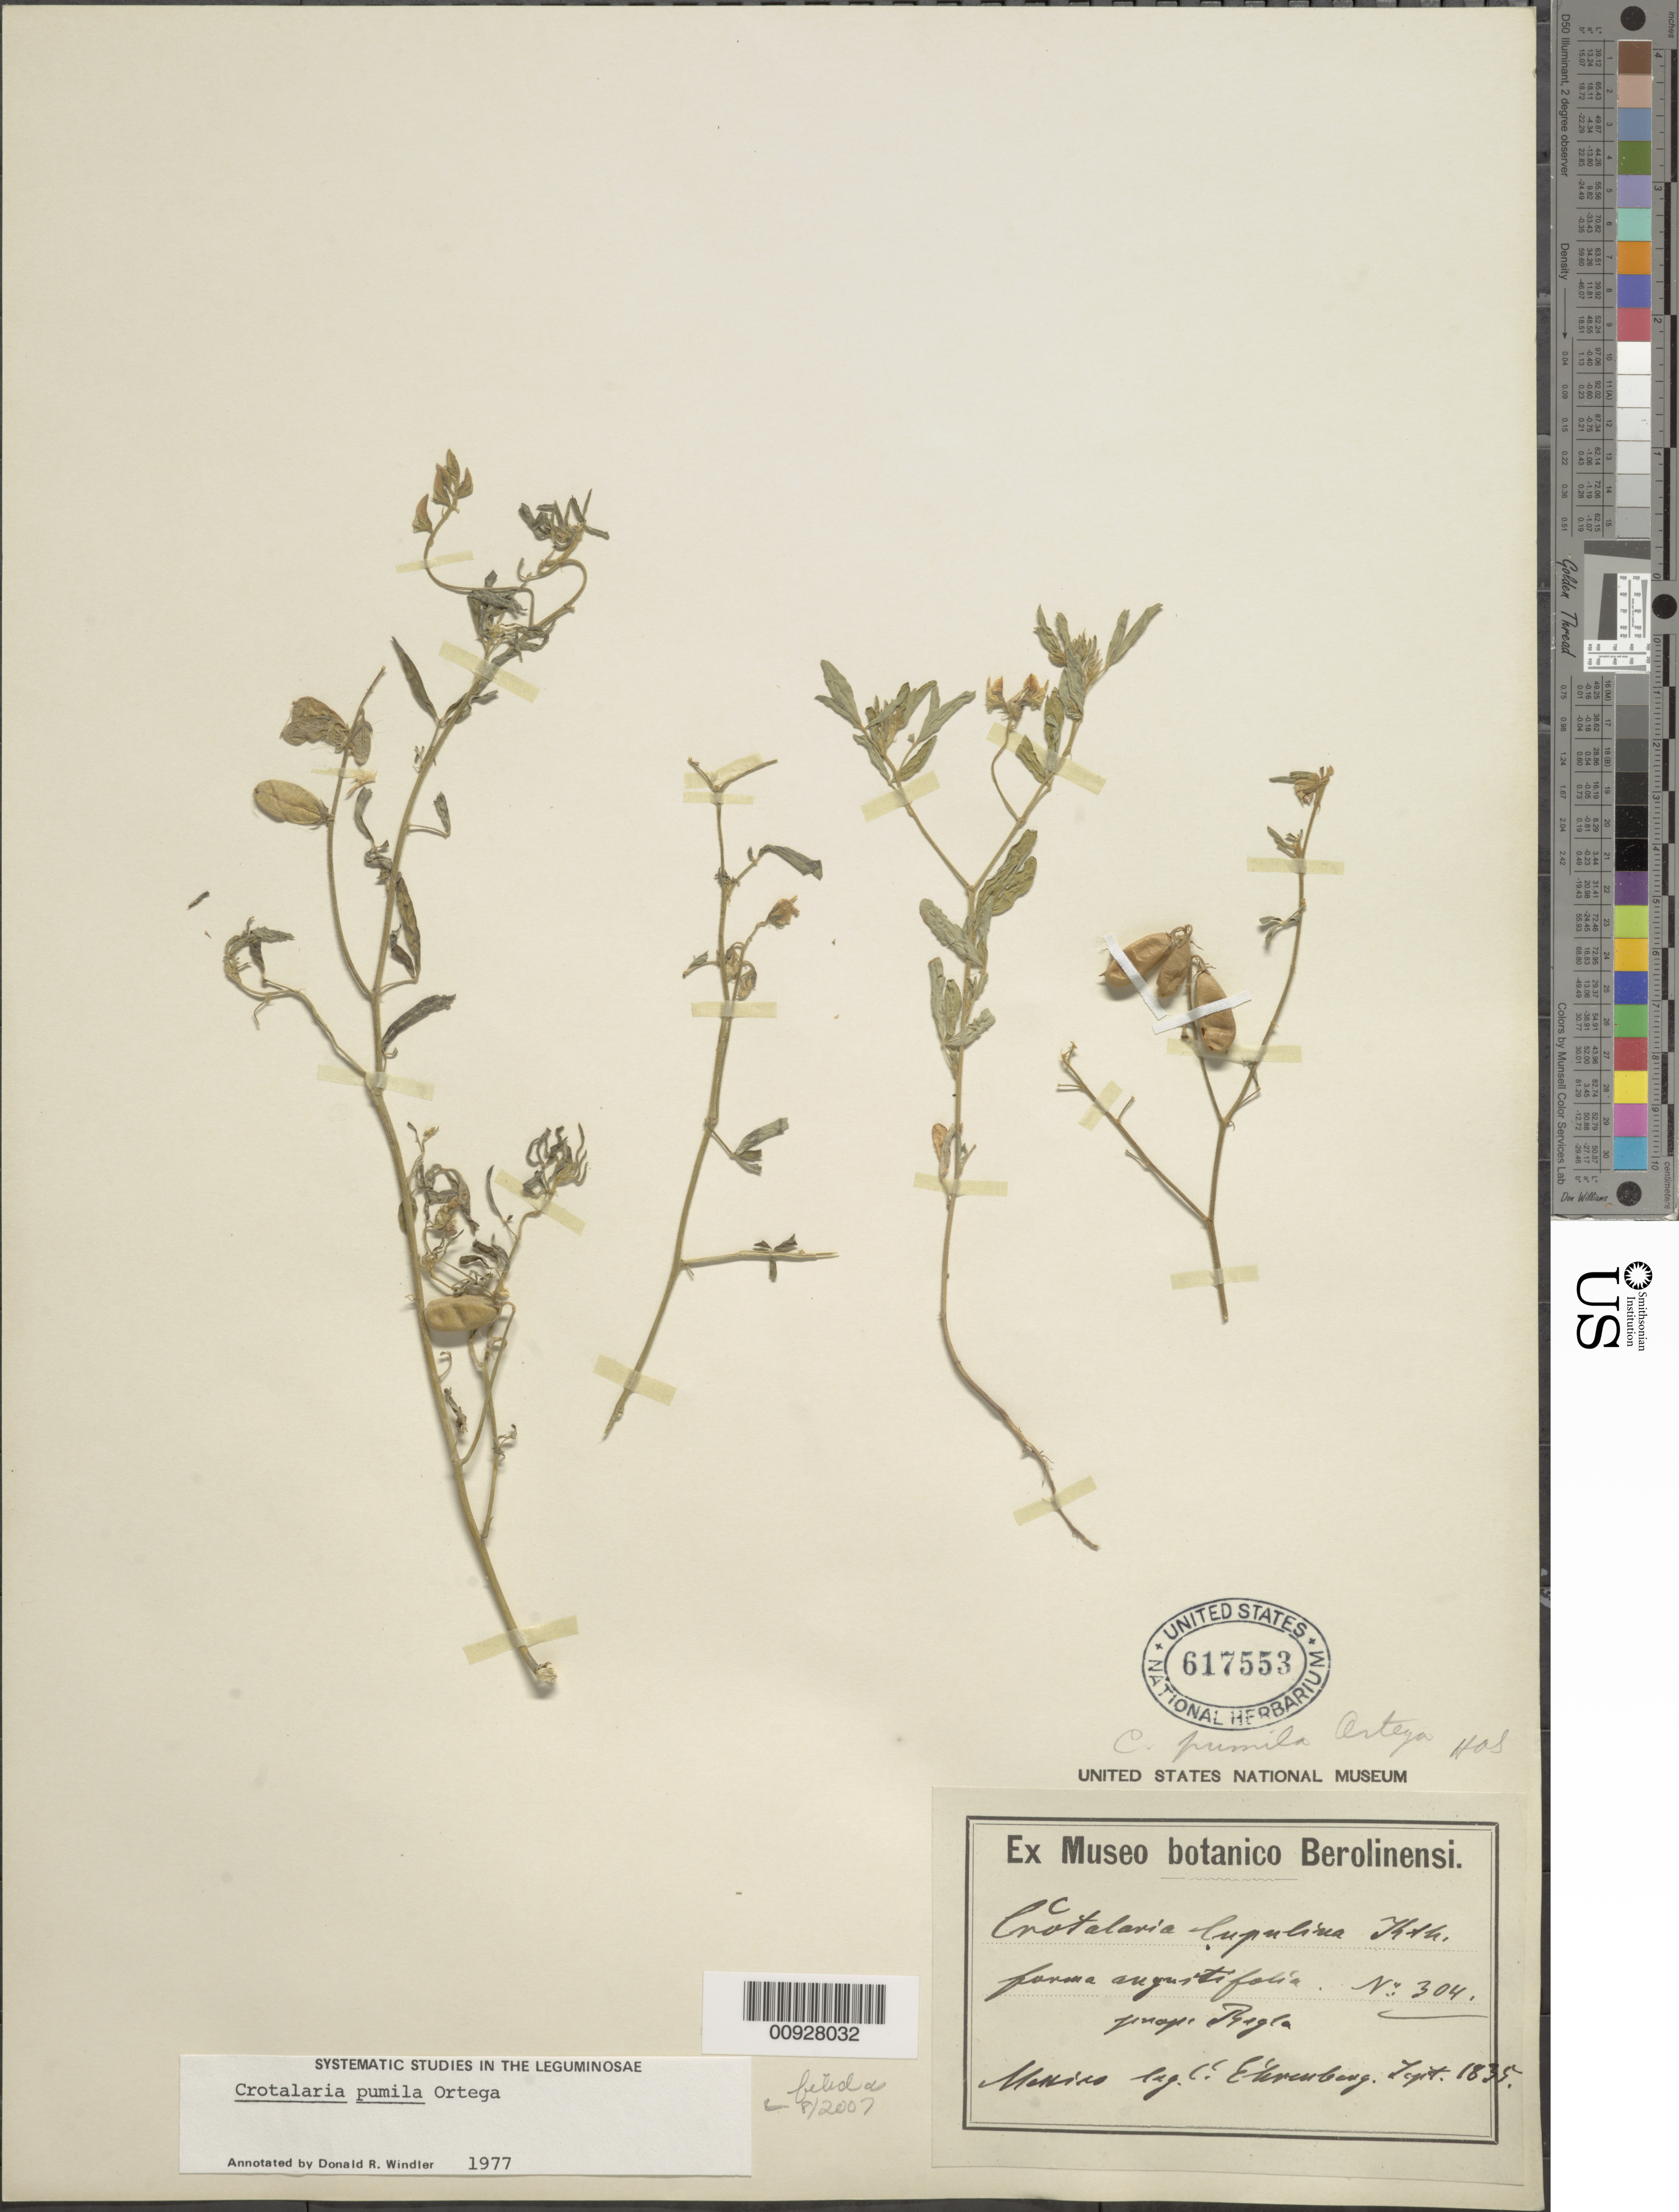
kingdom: Plantae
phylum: Tracheophyta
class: Magnoliopsida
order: Fabales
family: Fabaceae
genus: Crotalaria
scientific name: Crotalaria pumila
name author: Ortega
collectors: C. G. Ehrenberg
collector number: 304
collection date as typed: Sep 1835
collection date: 1835-09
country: Mexico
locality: Prope Regla.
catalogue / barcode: US 617553